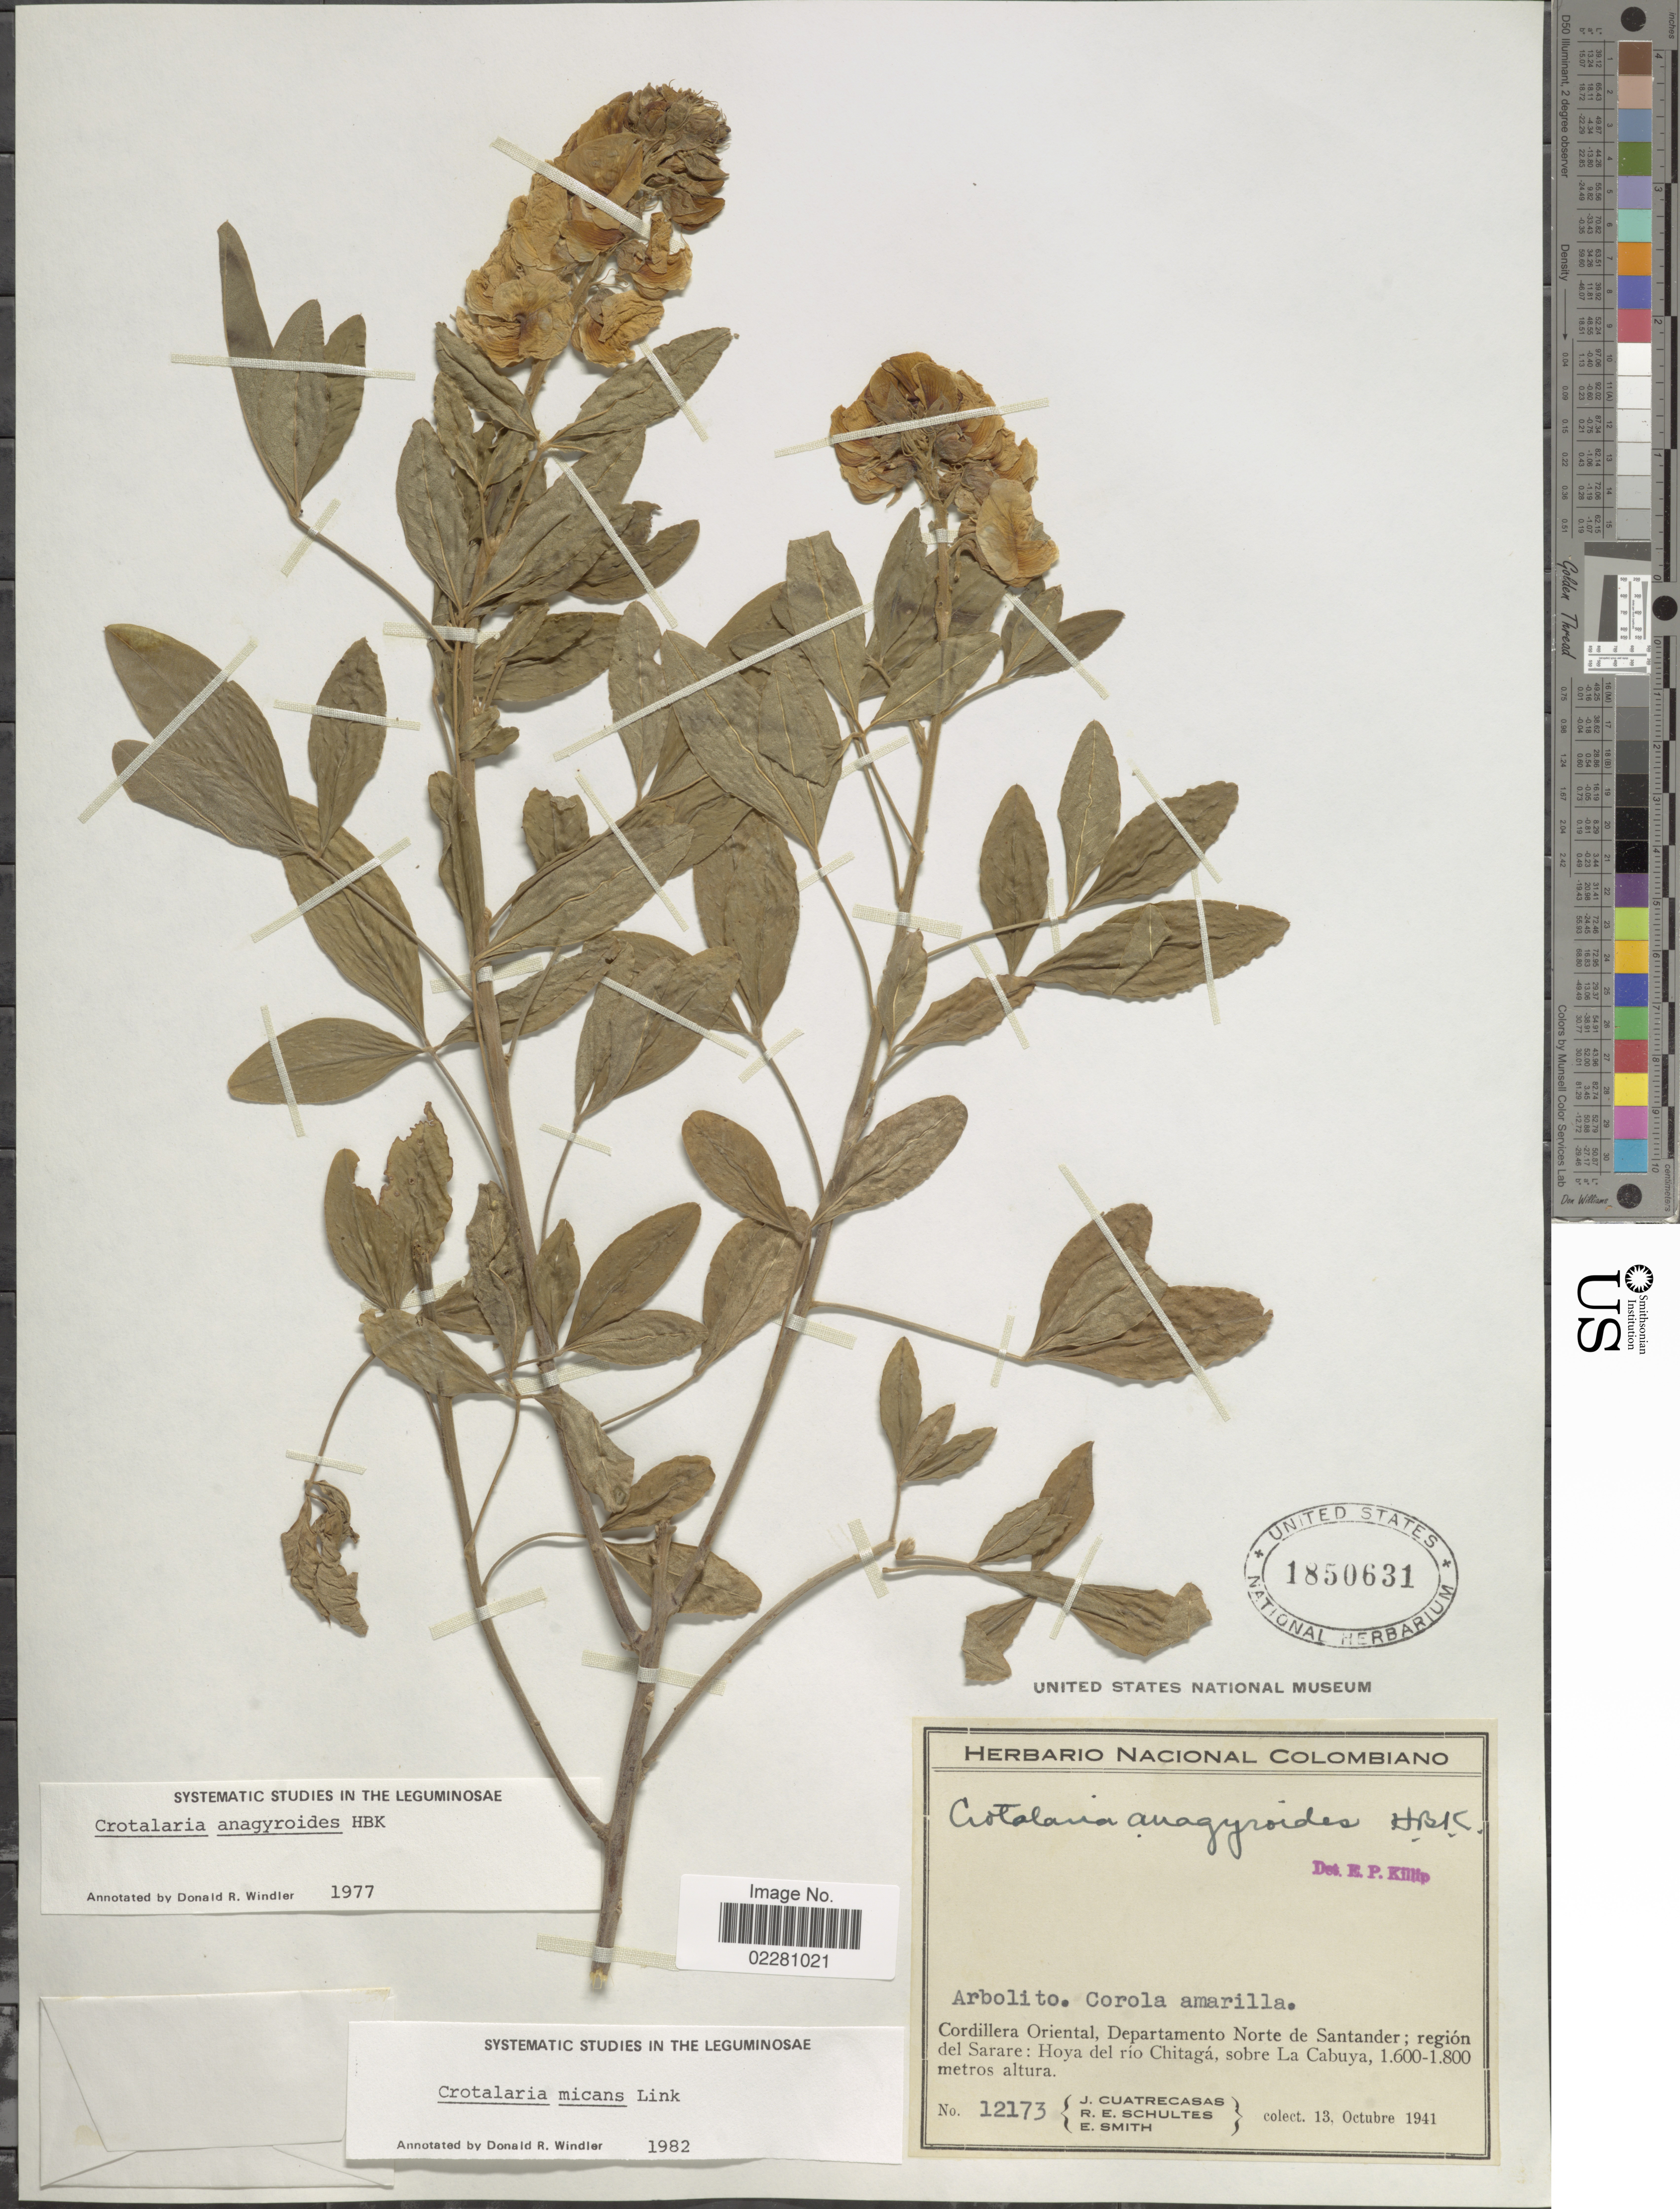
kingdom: Plantae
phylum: Tracheophyta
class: Magnoliopsida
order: Fabales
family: Fabaceae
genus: Crotalaria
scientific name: Crotalaria micans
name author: Link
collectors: J. Cuatrecasas, R. E. Schultes & E. Smith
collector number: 12173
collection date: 1941-10-13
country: Colombia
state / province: Norte de Santander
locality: Cordillera Oriental, region del Sarare, Hoya del Rio Chitaga, sobre La Cabuya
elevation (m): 1600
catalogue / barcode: US 1850631